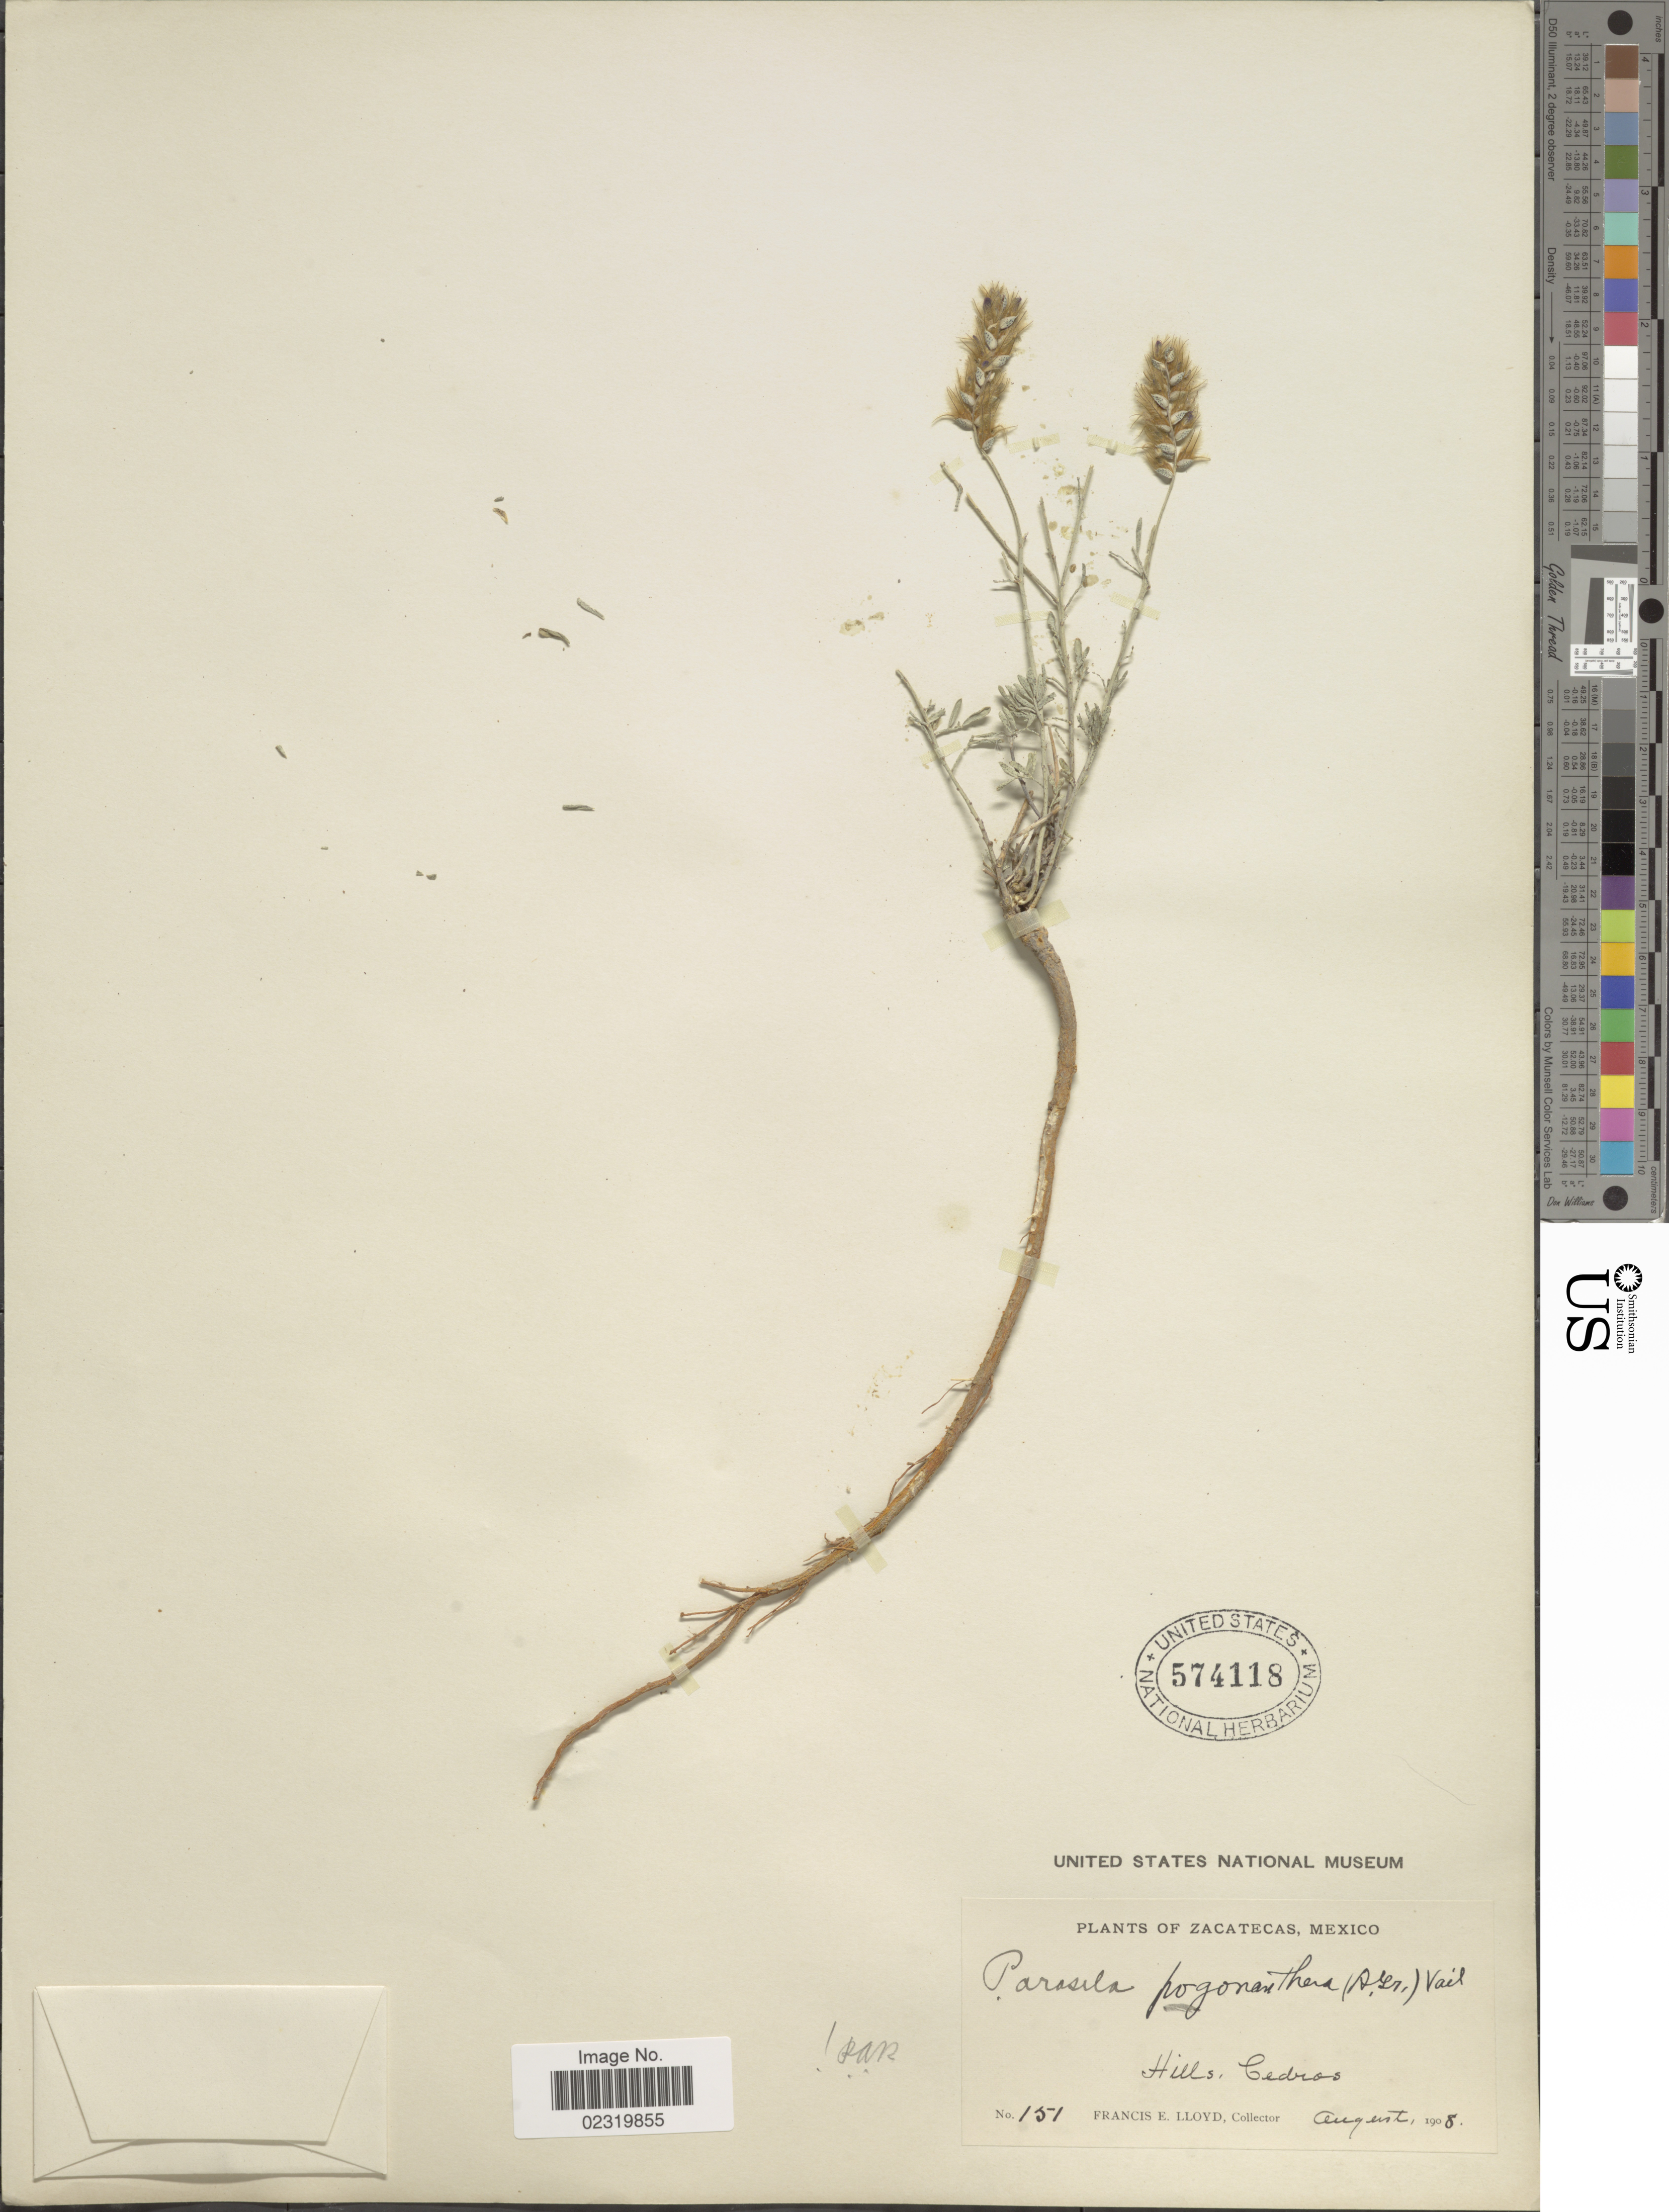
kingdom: Plantae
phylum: Tracheophyta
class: Magnoliopsida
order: Fabales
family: Fabaceae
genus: Dalea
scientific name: Dalea pogonathera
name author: A. Gray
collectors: Lloyd, C. E.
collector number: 151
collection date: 1908-08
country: Mexico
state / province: Zacatecas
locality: Cedros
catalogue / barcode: US 574118